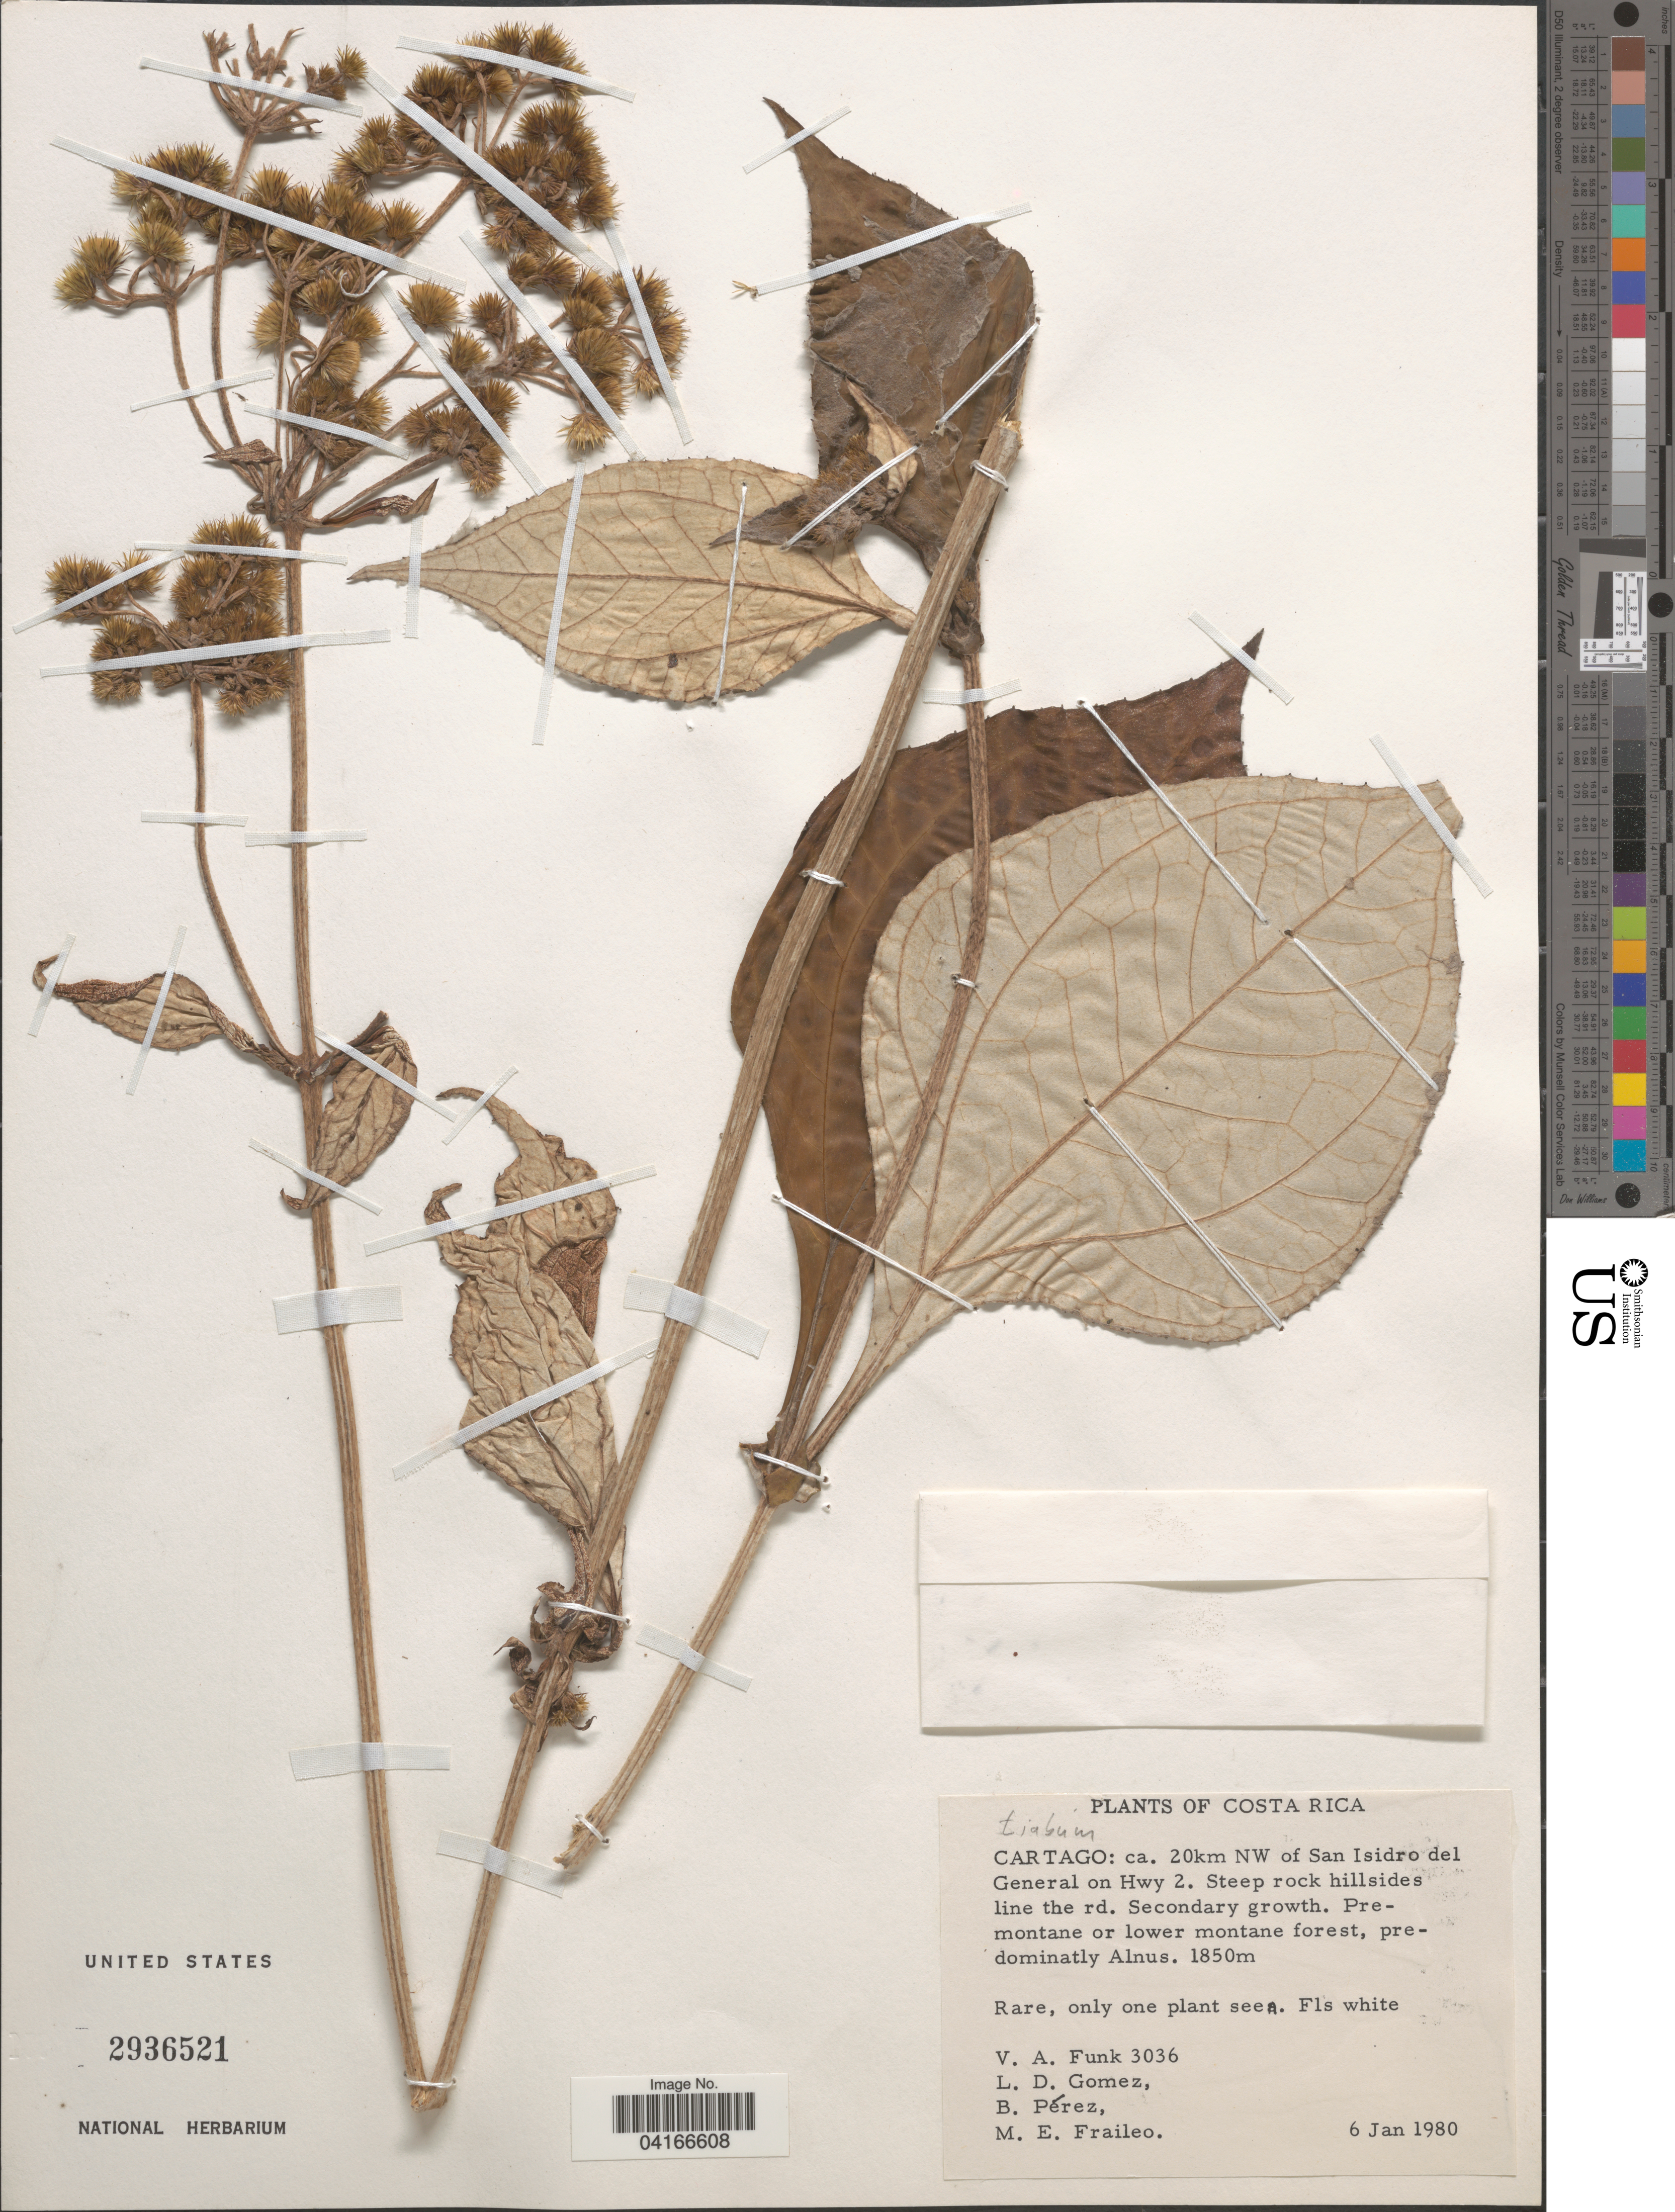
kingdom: Plantae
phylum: Tracheophyta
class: Magnoliopsida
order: Asterales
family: Asteraceae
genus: Liabum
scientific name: Liabum sp.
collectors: V. Funk, L. D. Gómez, B. Pérez & M. Fraileo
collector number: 3036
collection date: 1980-01-06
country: Costa Rica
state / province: Cartago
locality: Ca. 20 km NW of San Isidro del General on Hwy 2. Steep rock hillsides line the rd.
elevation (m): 1850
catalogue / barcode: US 2936521